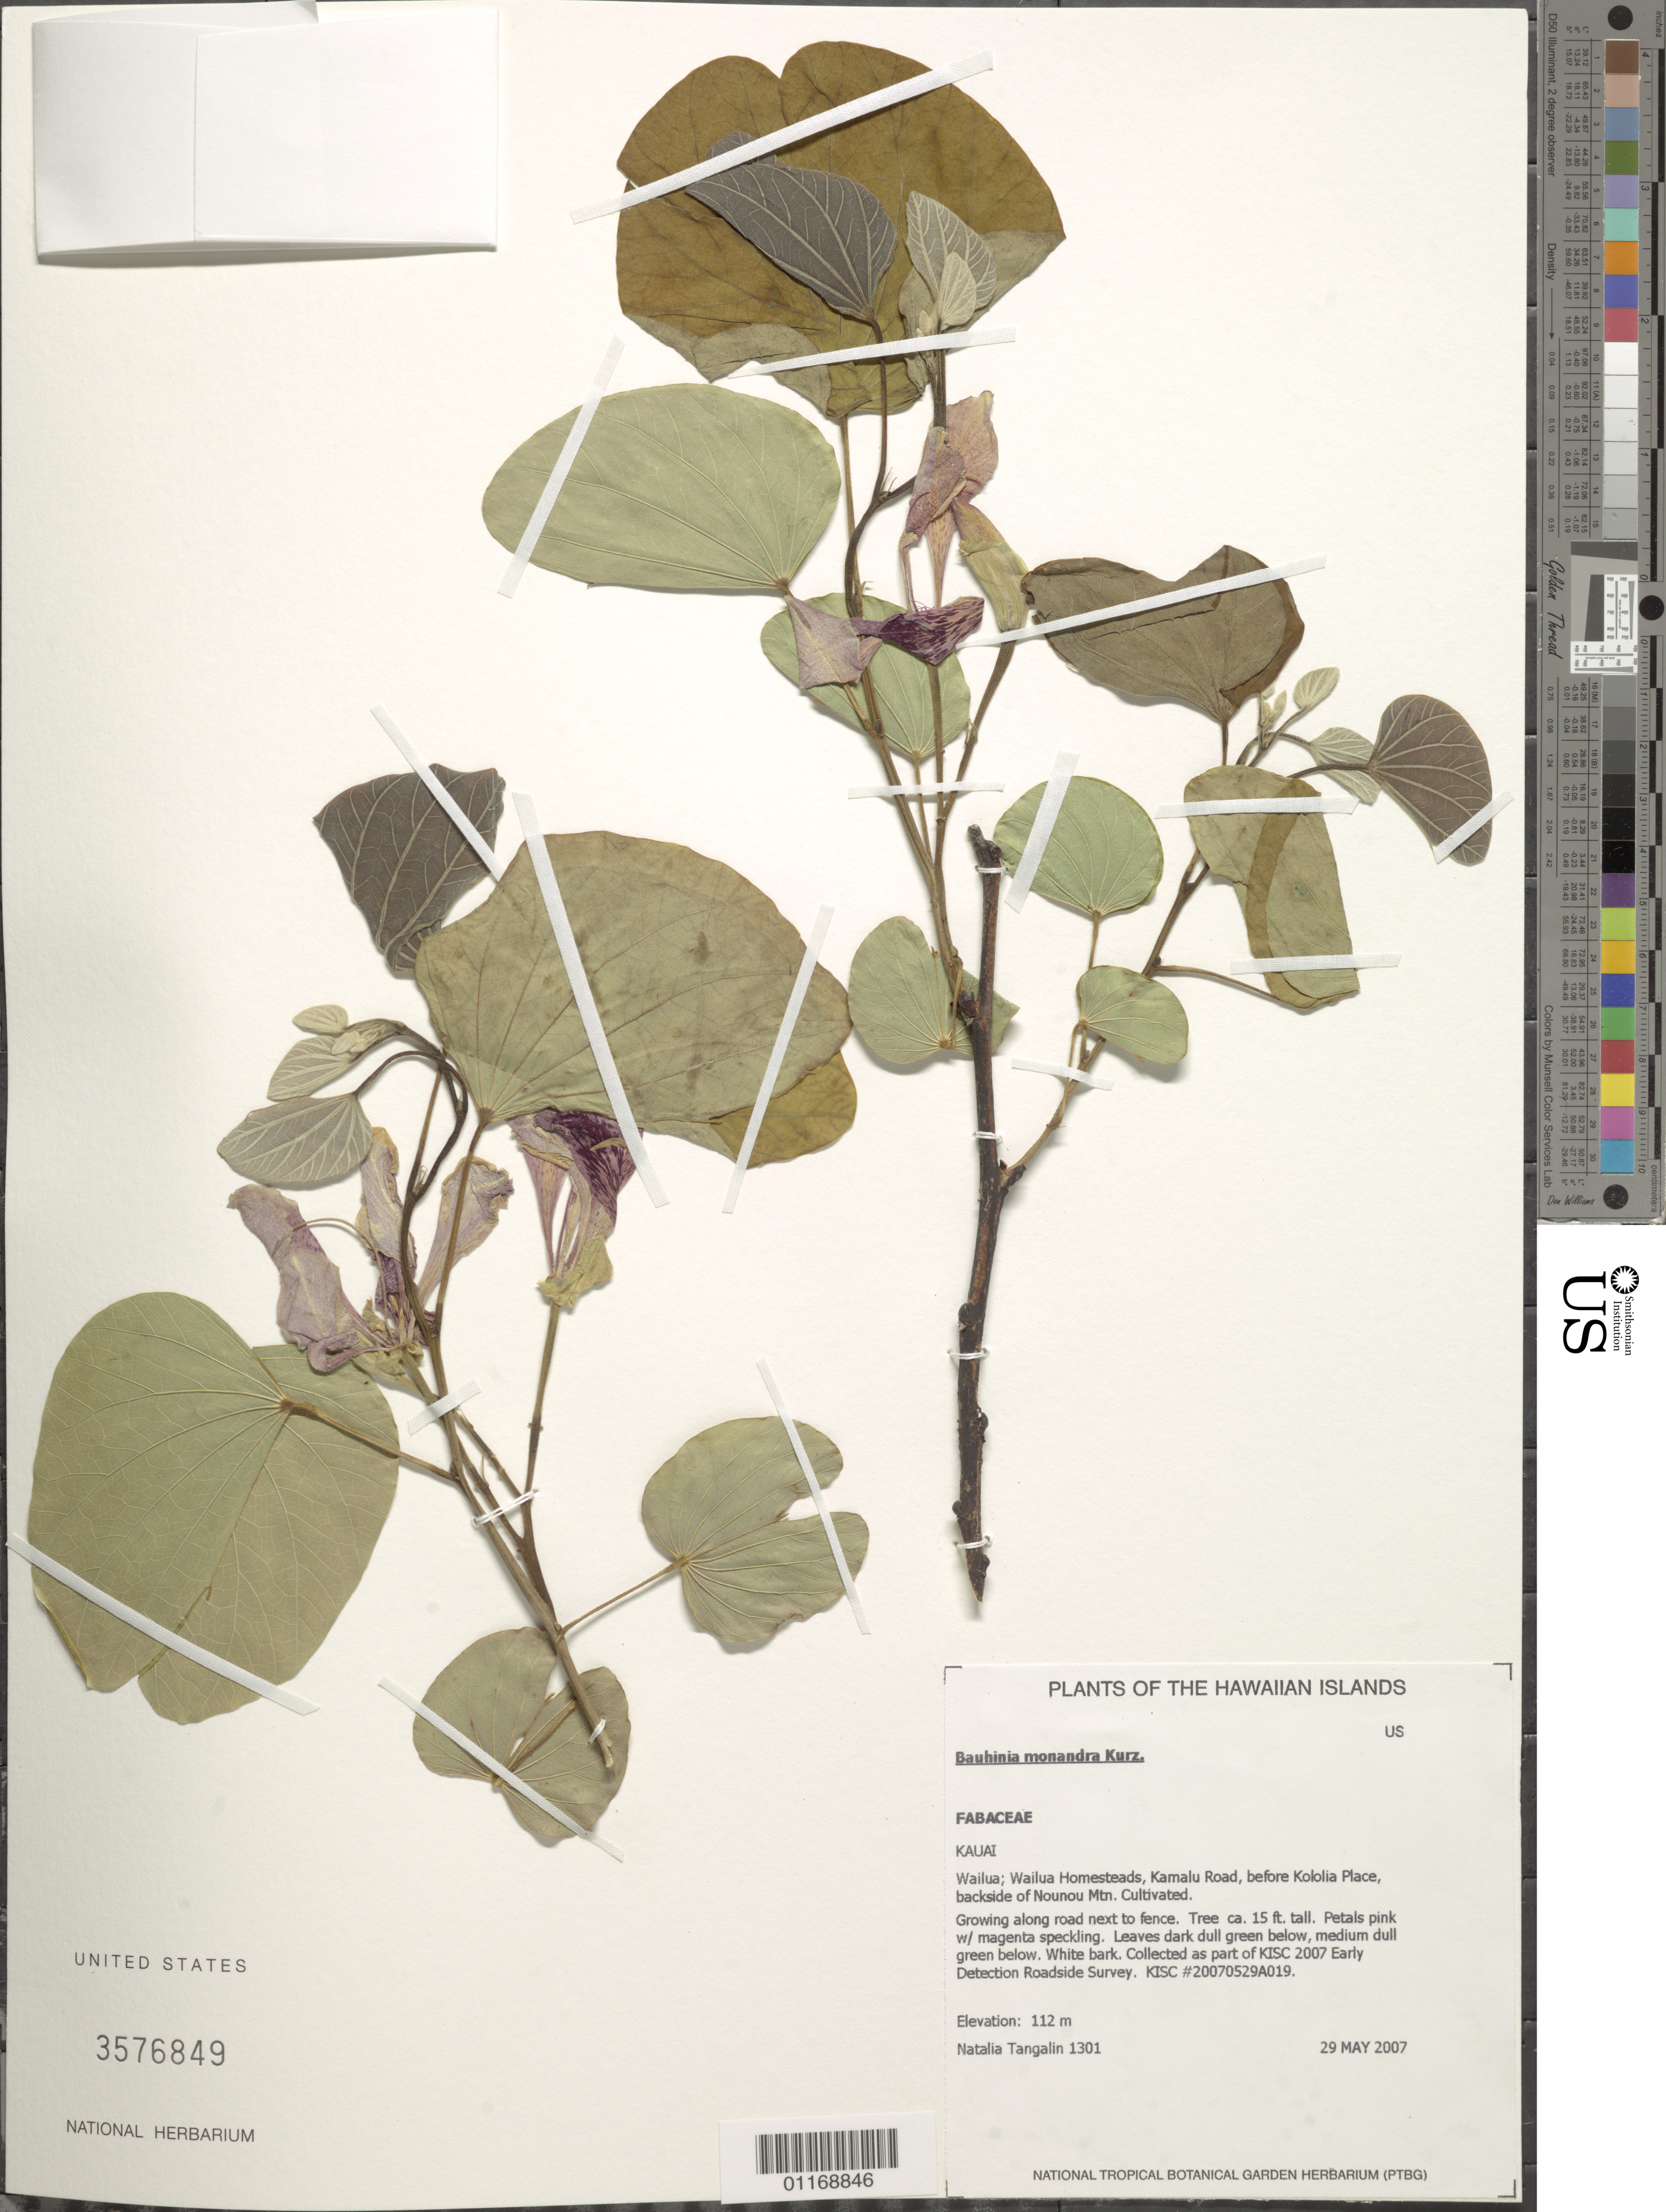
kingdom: Plantae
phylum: Tracheophyta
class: Magnoliopsida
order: Fabales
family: Fabaceae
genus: Bauhinia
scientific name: Bauhinia monandra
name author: Kurz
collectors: N. Tangalin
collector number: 1301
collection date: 2007-05-29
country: United States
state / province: Hawaii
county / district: Kauai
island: Kaua'i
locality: Wailua, Wailua Homesteads, Kamalu Road, before Kololia Place, backside of Nounou Mtn.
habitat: Road next to fence.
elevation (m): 112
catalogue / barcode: US 3576849